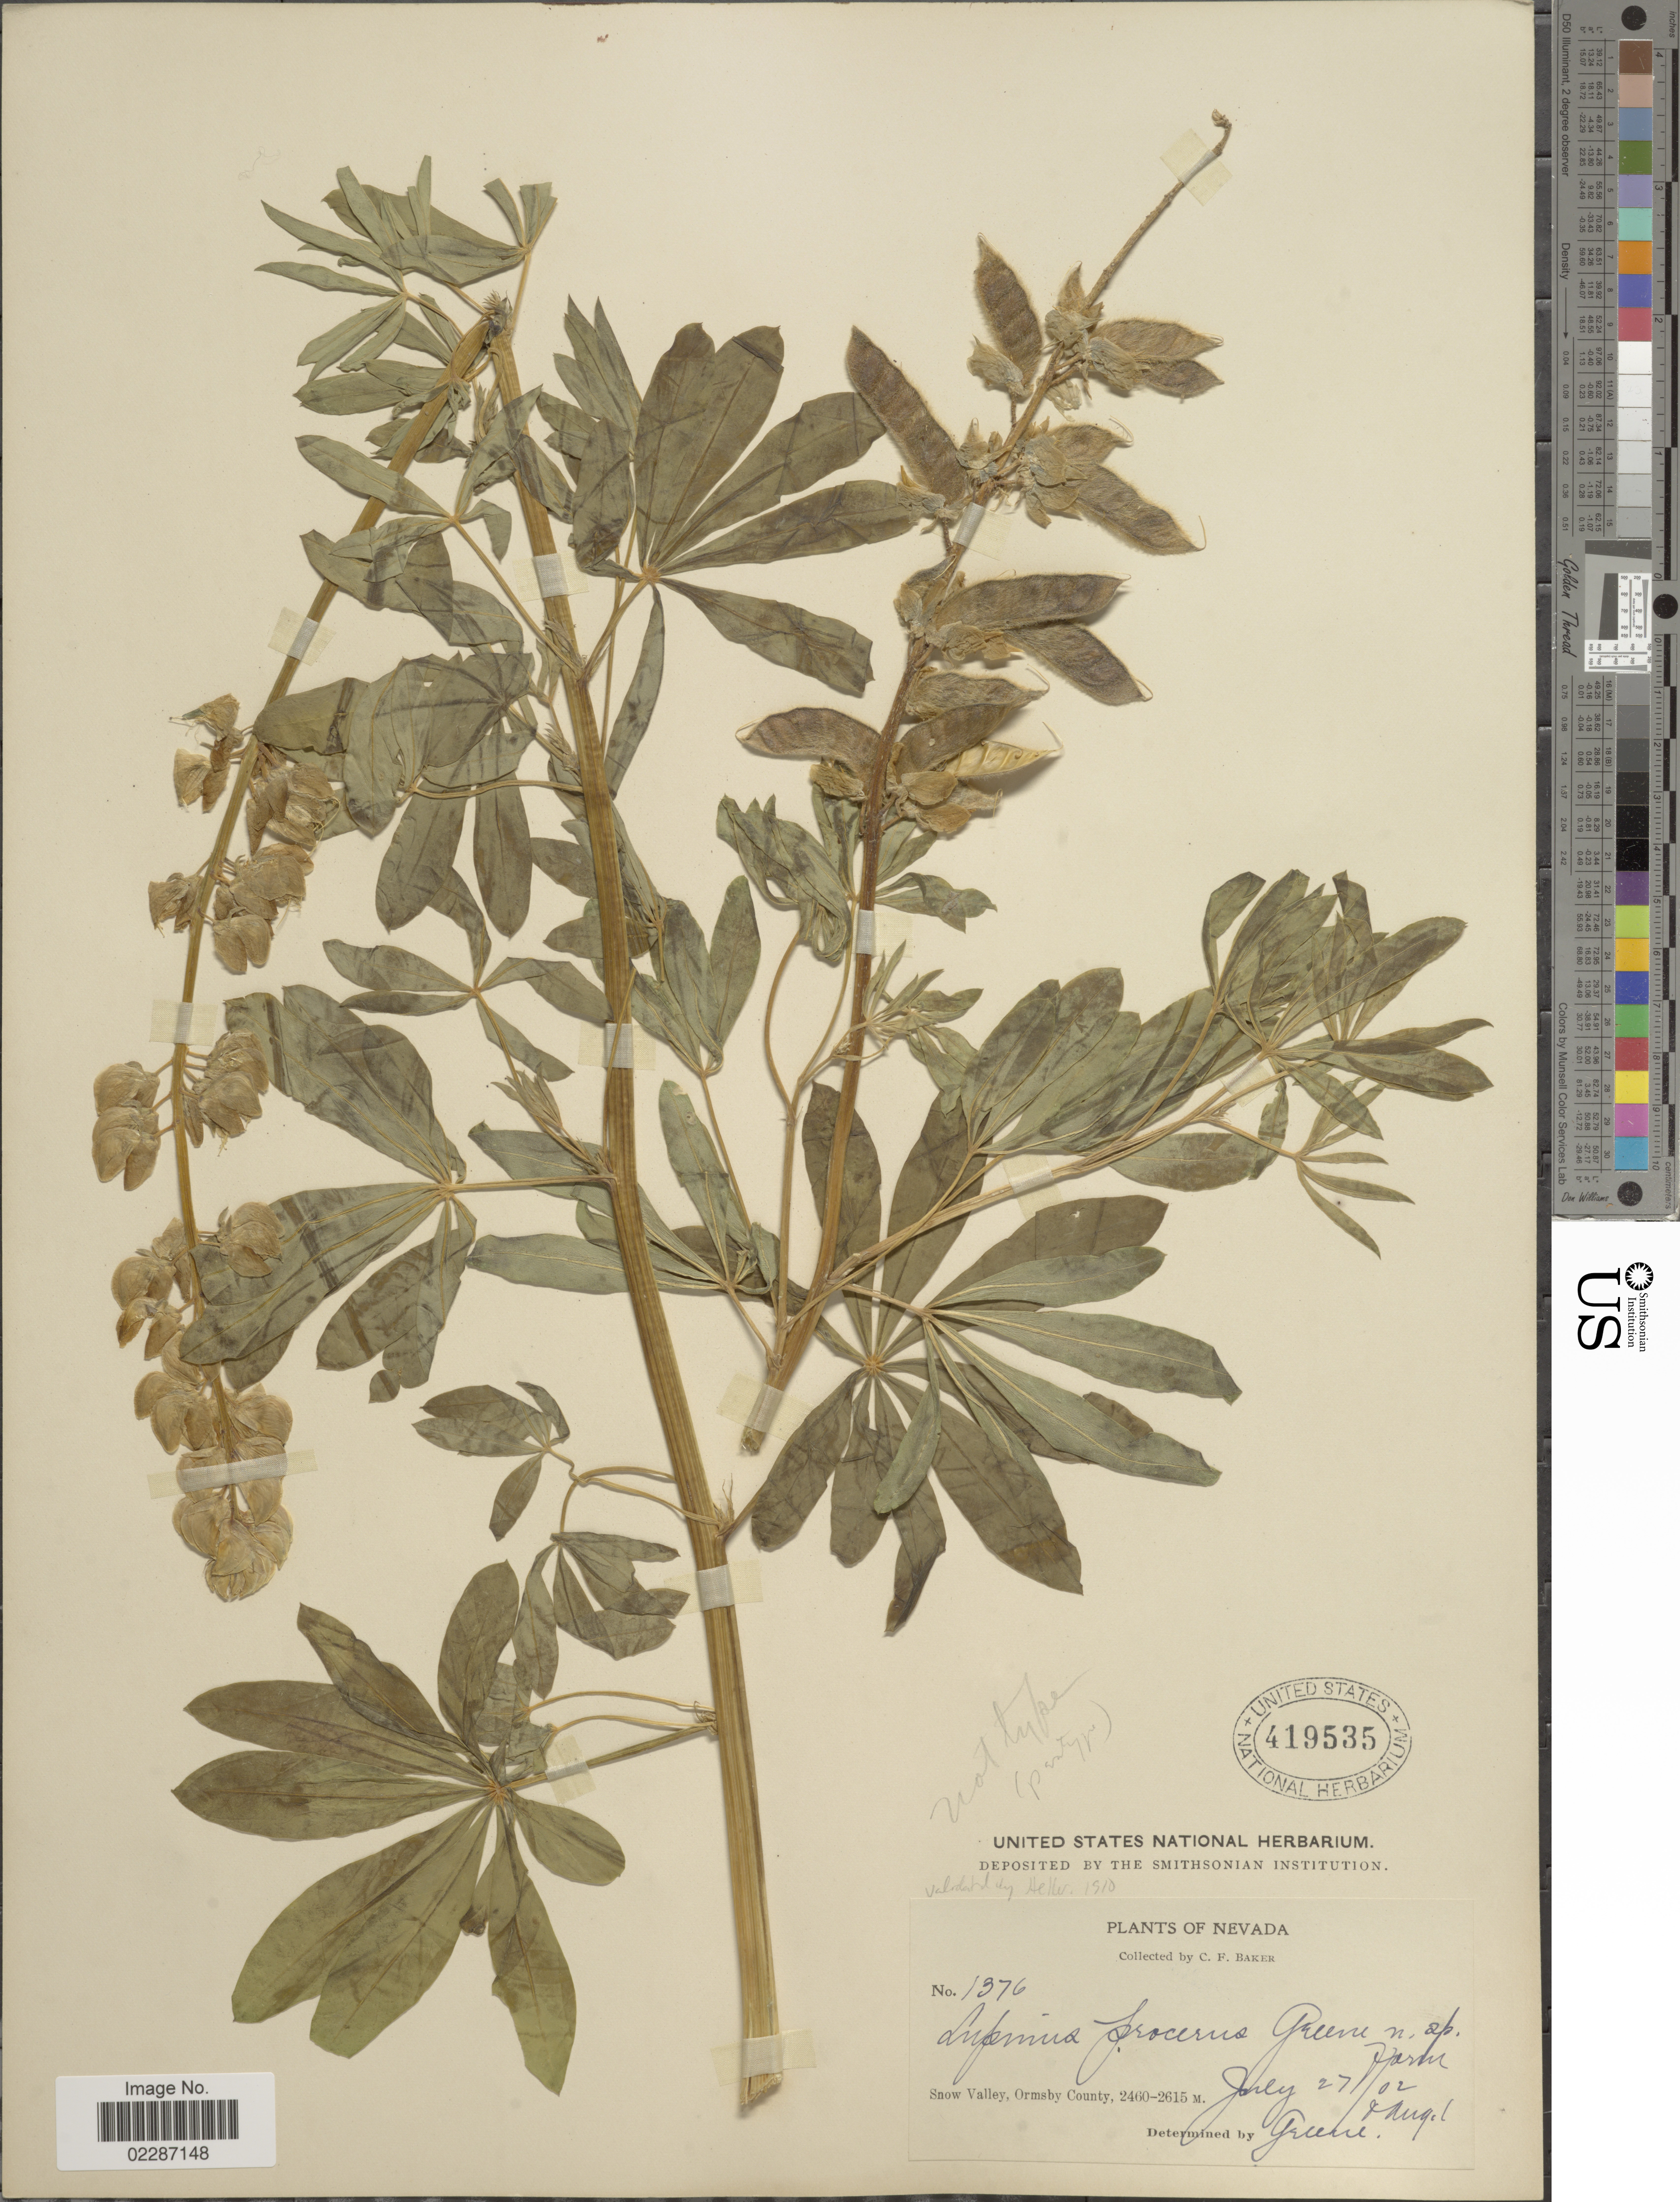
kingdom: Plantae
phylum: Tracheophyta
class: Magnoliopsida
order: Fabales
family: Fabaceae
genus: Lupinus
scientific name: Lupinus procerus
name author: Greene ex A. Heller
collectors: C. F. Baker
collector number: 1376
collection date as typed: Transcribed d/m/y: 27/7/2 to 1/8/2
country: United States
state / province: Nevada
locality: Snow Valley, Ormsby County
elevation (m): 2460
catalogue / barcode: US 419535